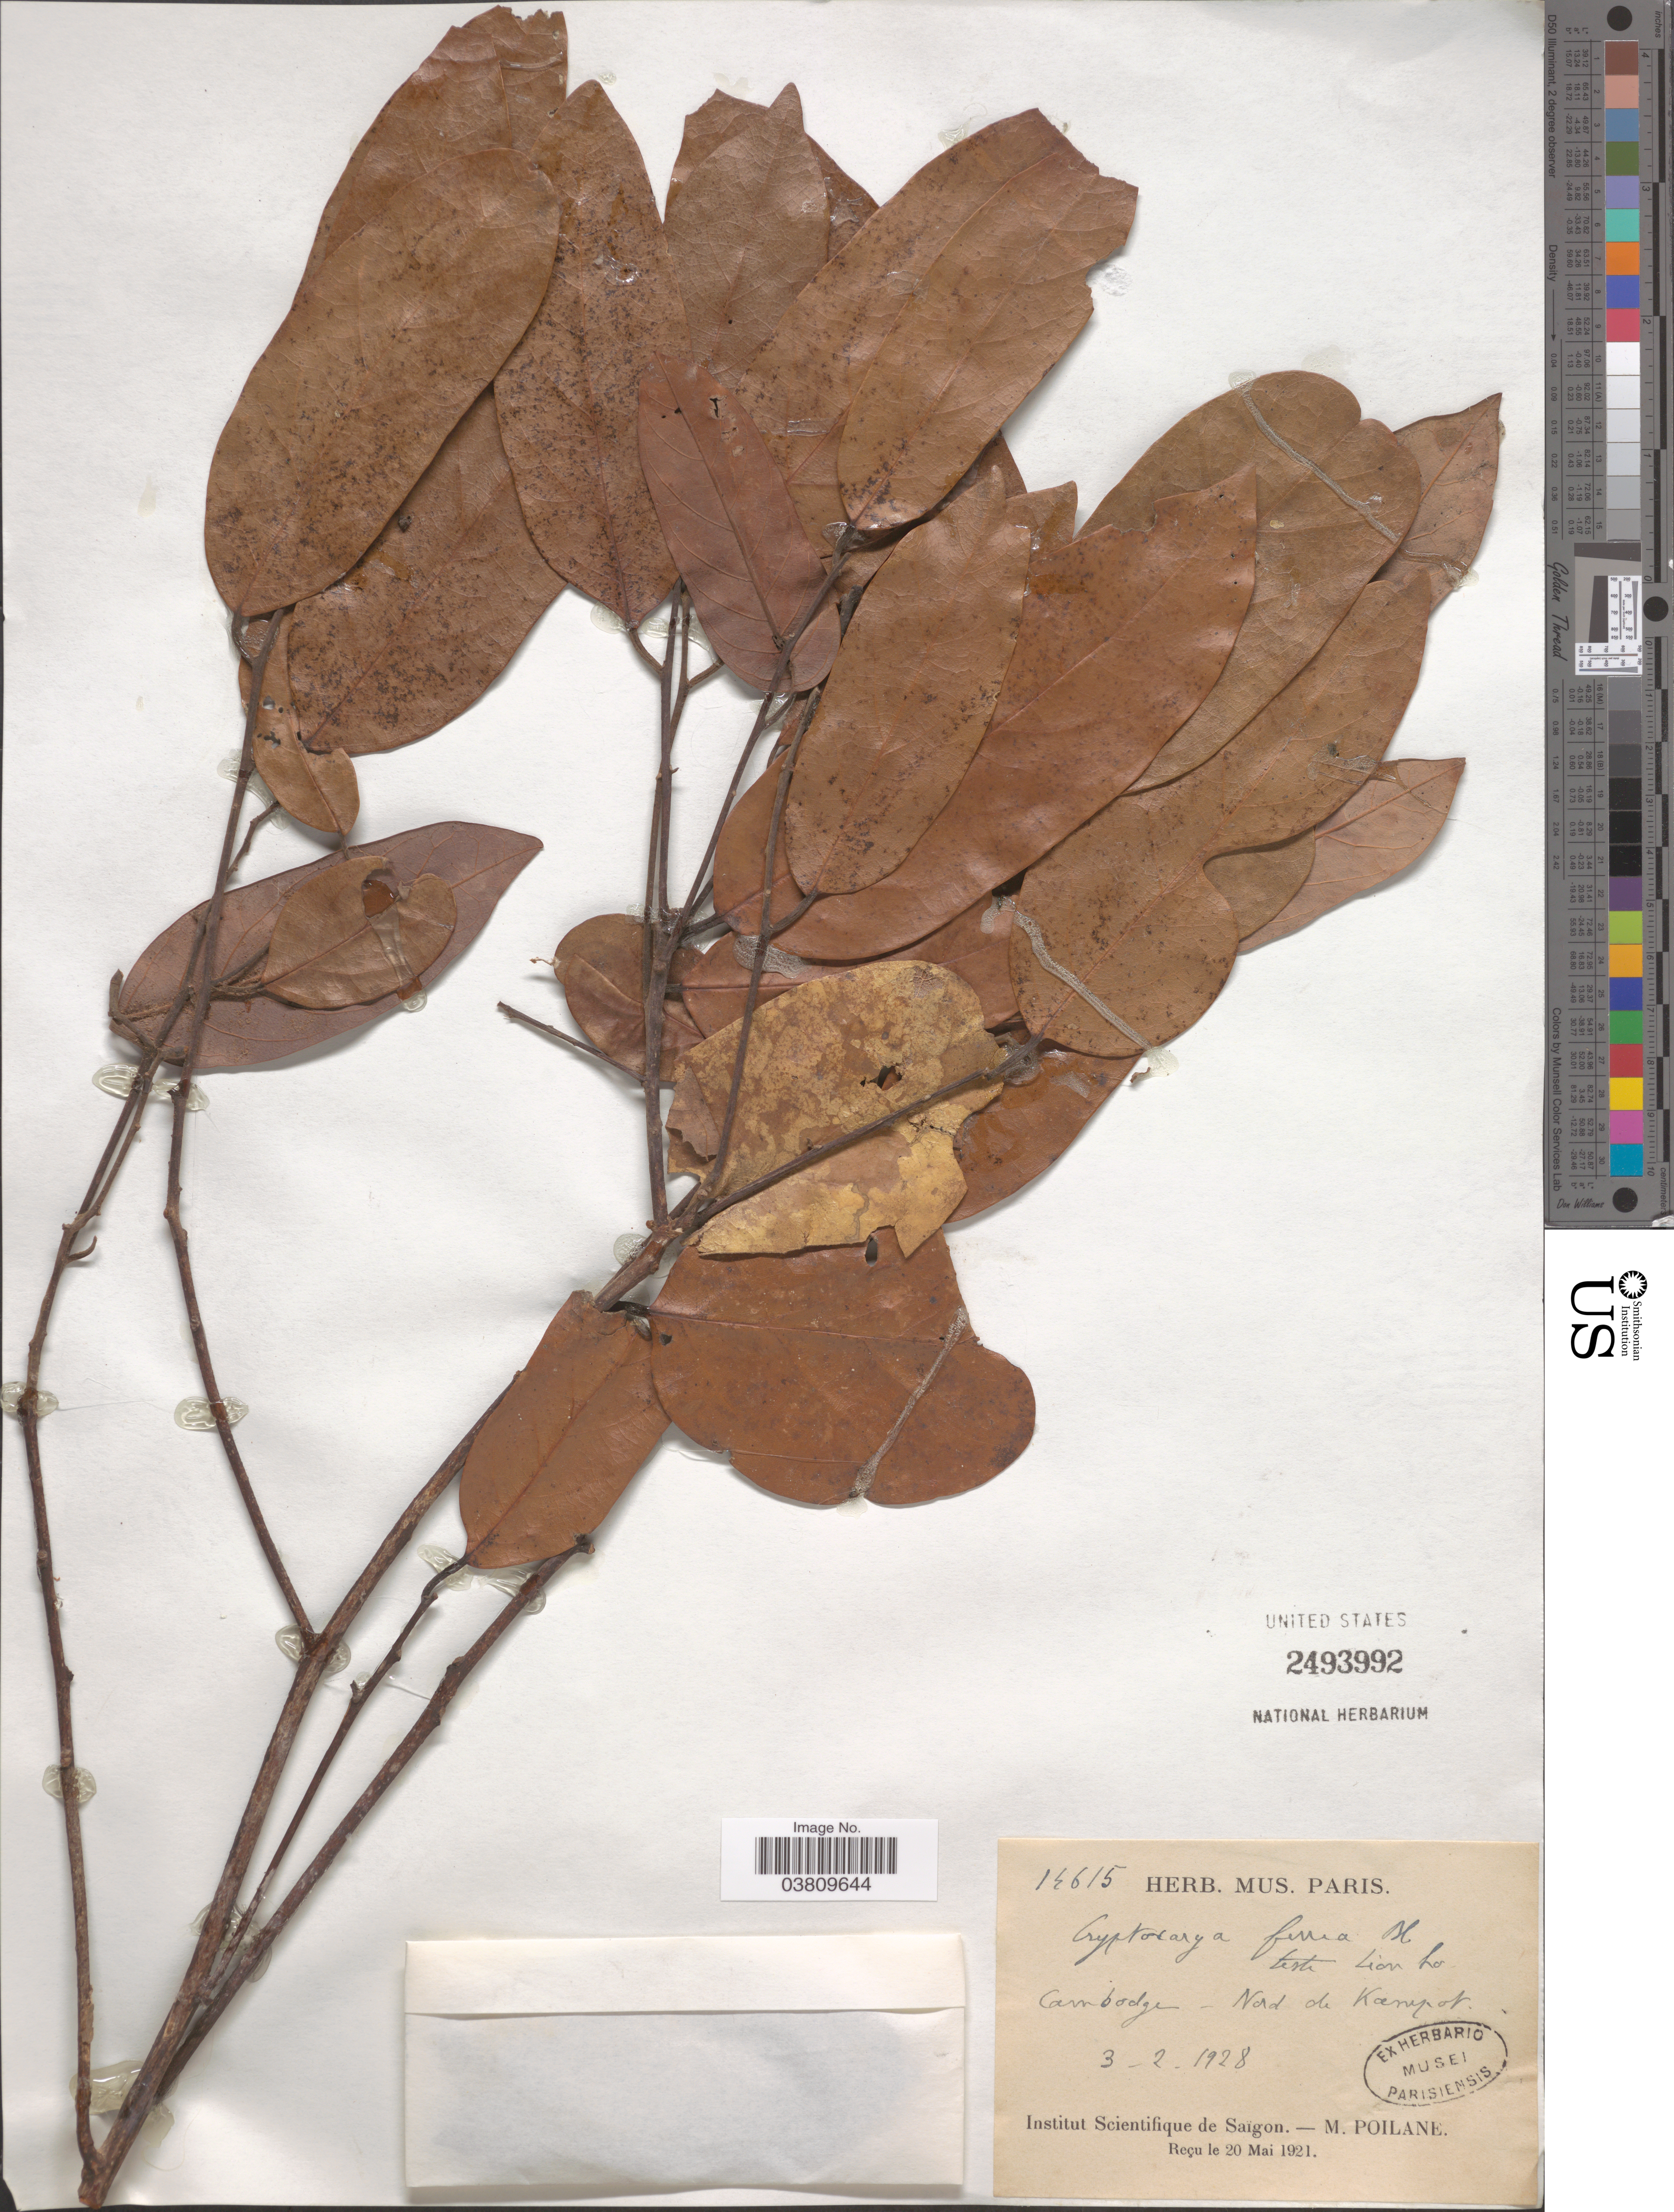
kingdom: Plantae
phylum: Tracheophyta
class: Magnoliopsida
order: Laurales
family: Lauraceae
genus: Cryptocarya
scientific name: Cryptocarya ferrea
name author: Blume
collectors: M. Poilane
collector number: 14615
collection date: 1928-02-03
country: Cambodia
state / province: Kâmpât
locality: Cambodge - Nord de Kampot.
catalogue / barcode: US 2493992